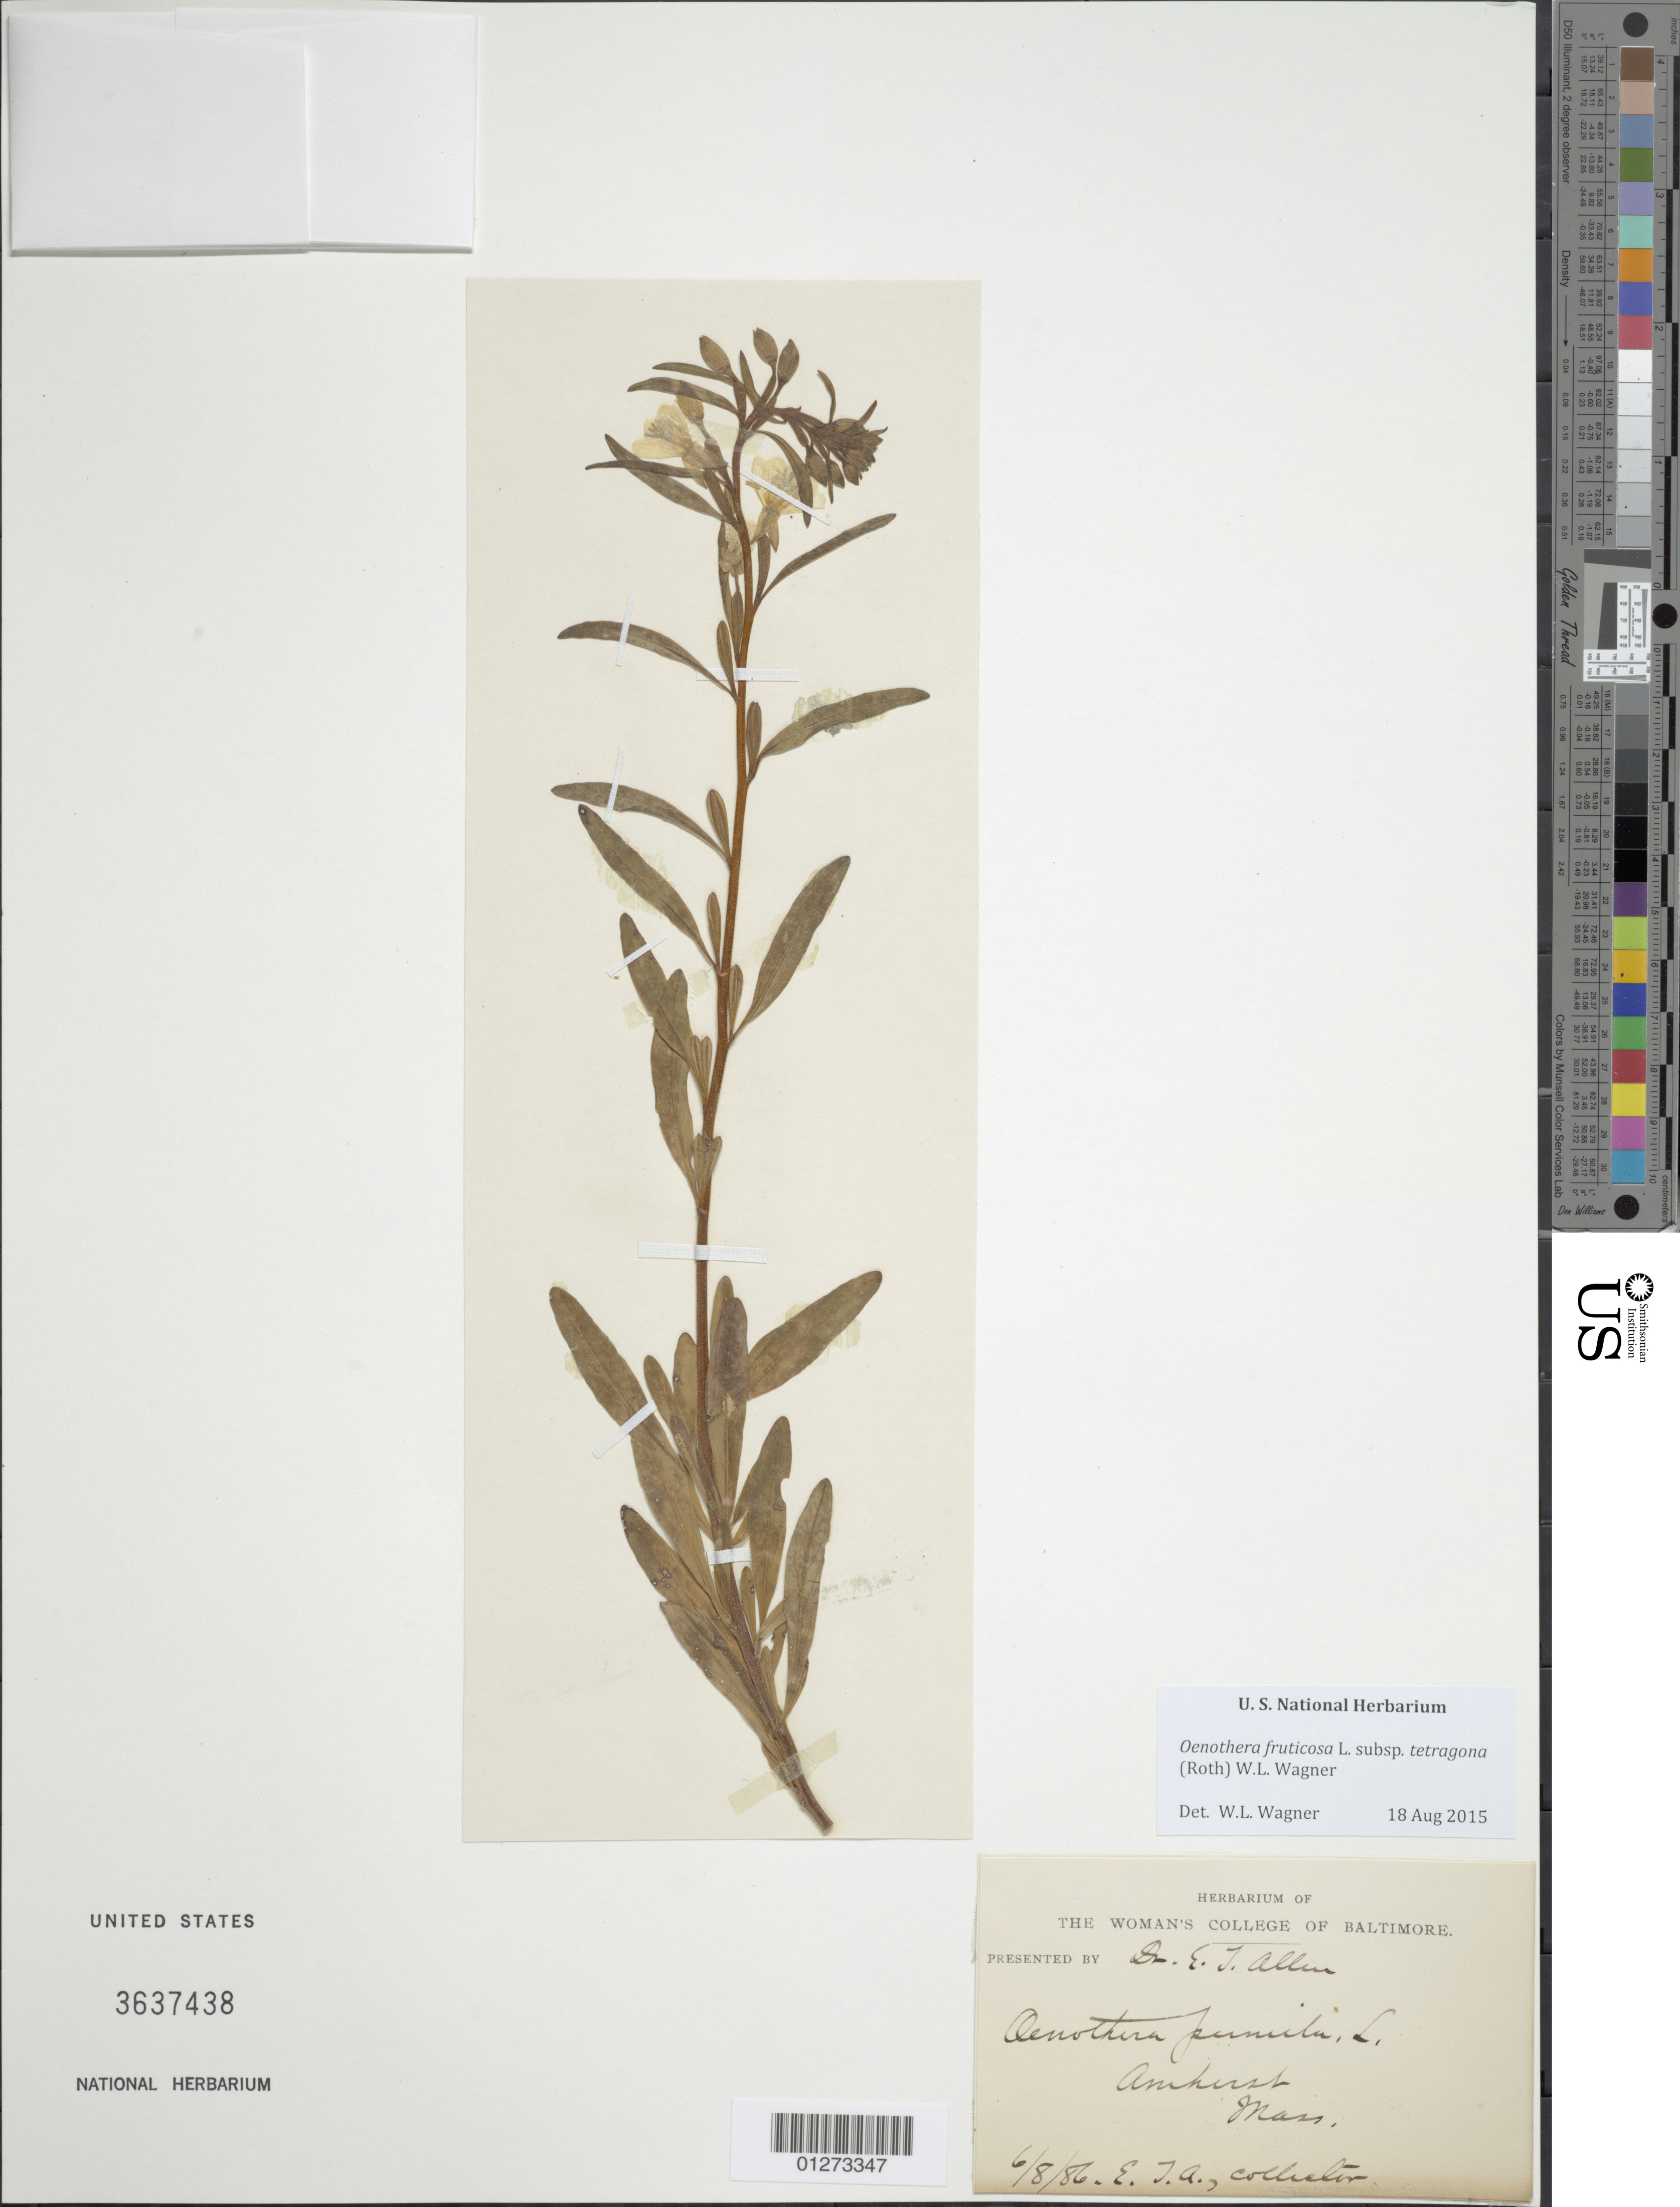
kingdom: Plantae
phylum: Tracheophyta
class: Magnoliopsida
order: Myrtales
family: Onagraceae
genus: Oenothera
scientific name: Oenothera fruticosa subsp. tetragona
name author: (Roth) W.L. Wagner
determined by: Wagner, W. L., (BOT), Smithsonian Institution - National Museum of Natural History (UNITED STATES)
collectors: E. J. Allen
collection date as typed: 6/8/86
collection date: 1886-06-08 or 1886-08-06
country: United States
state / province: Massachusetts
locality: Amhurst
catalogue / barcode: US 3637438